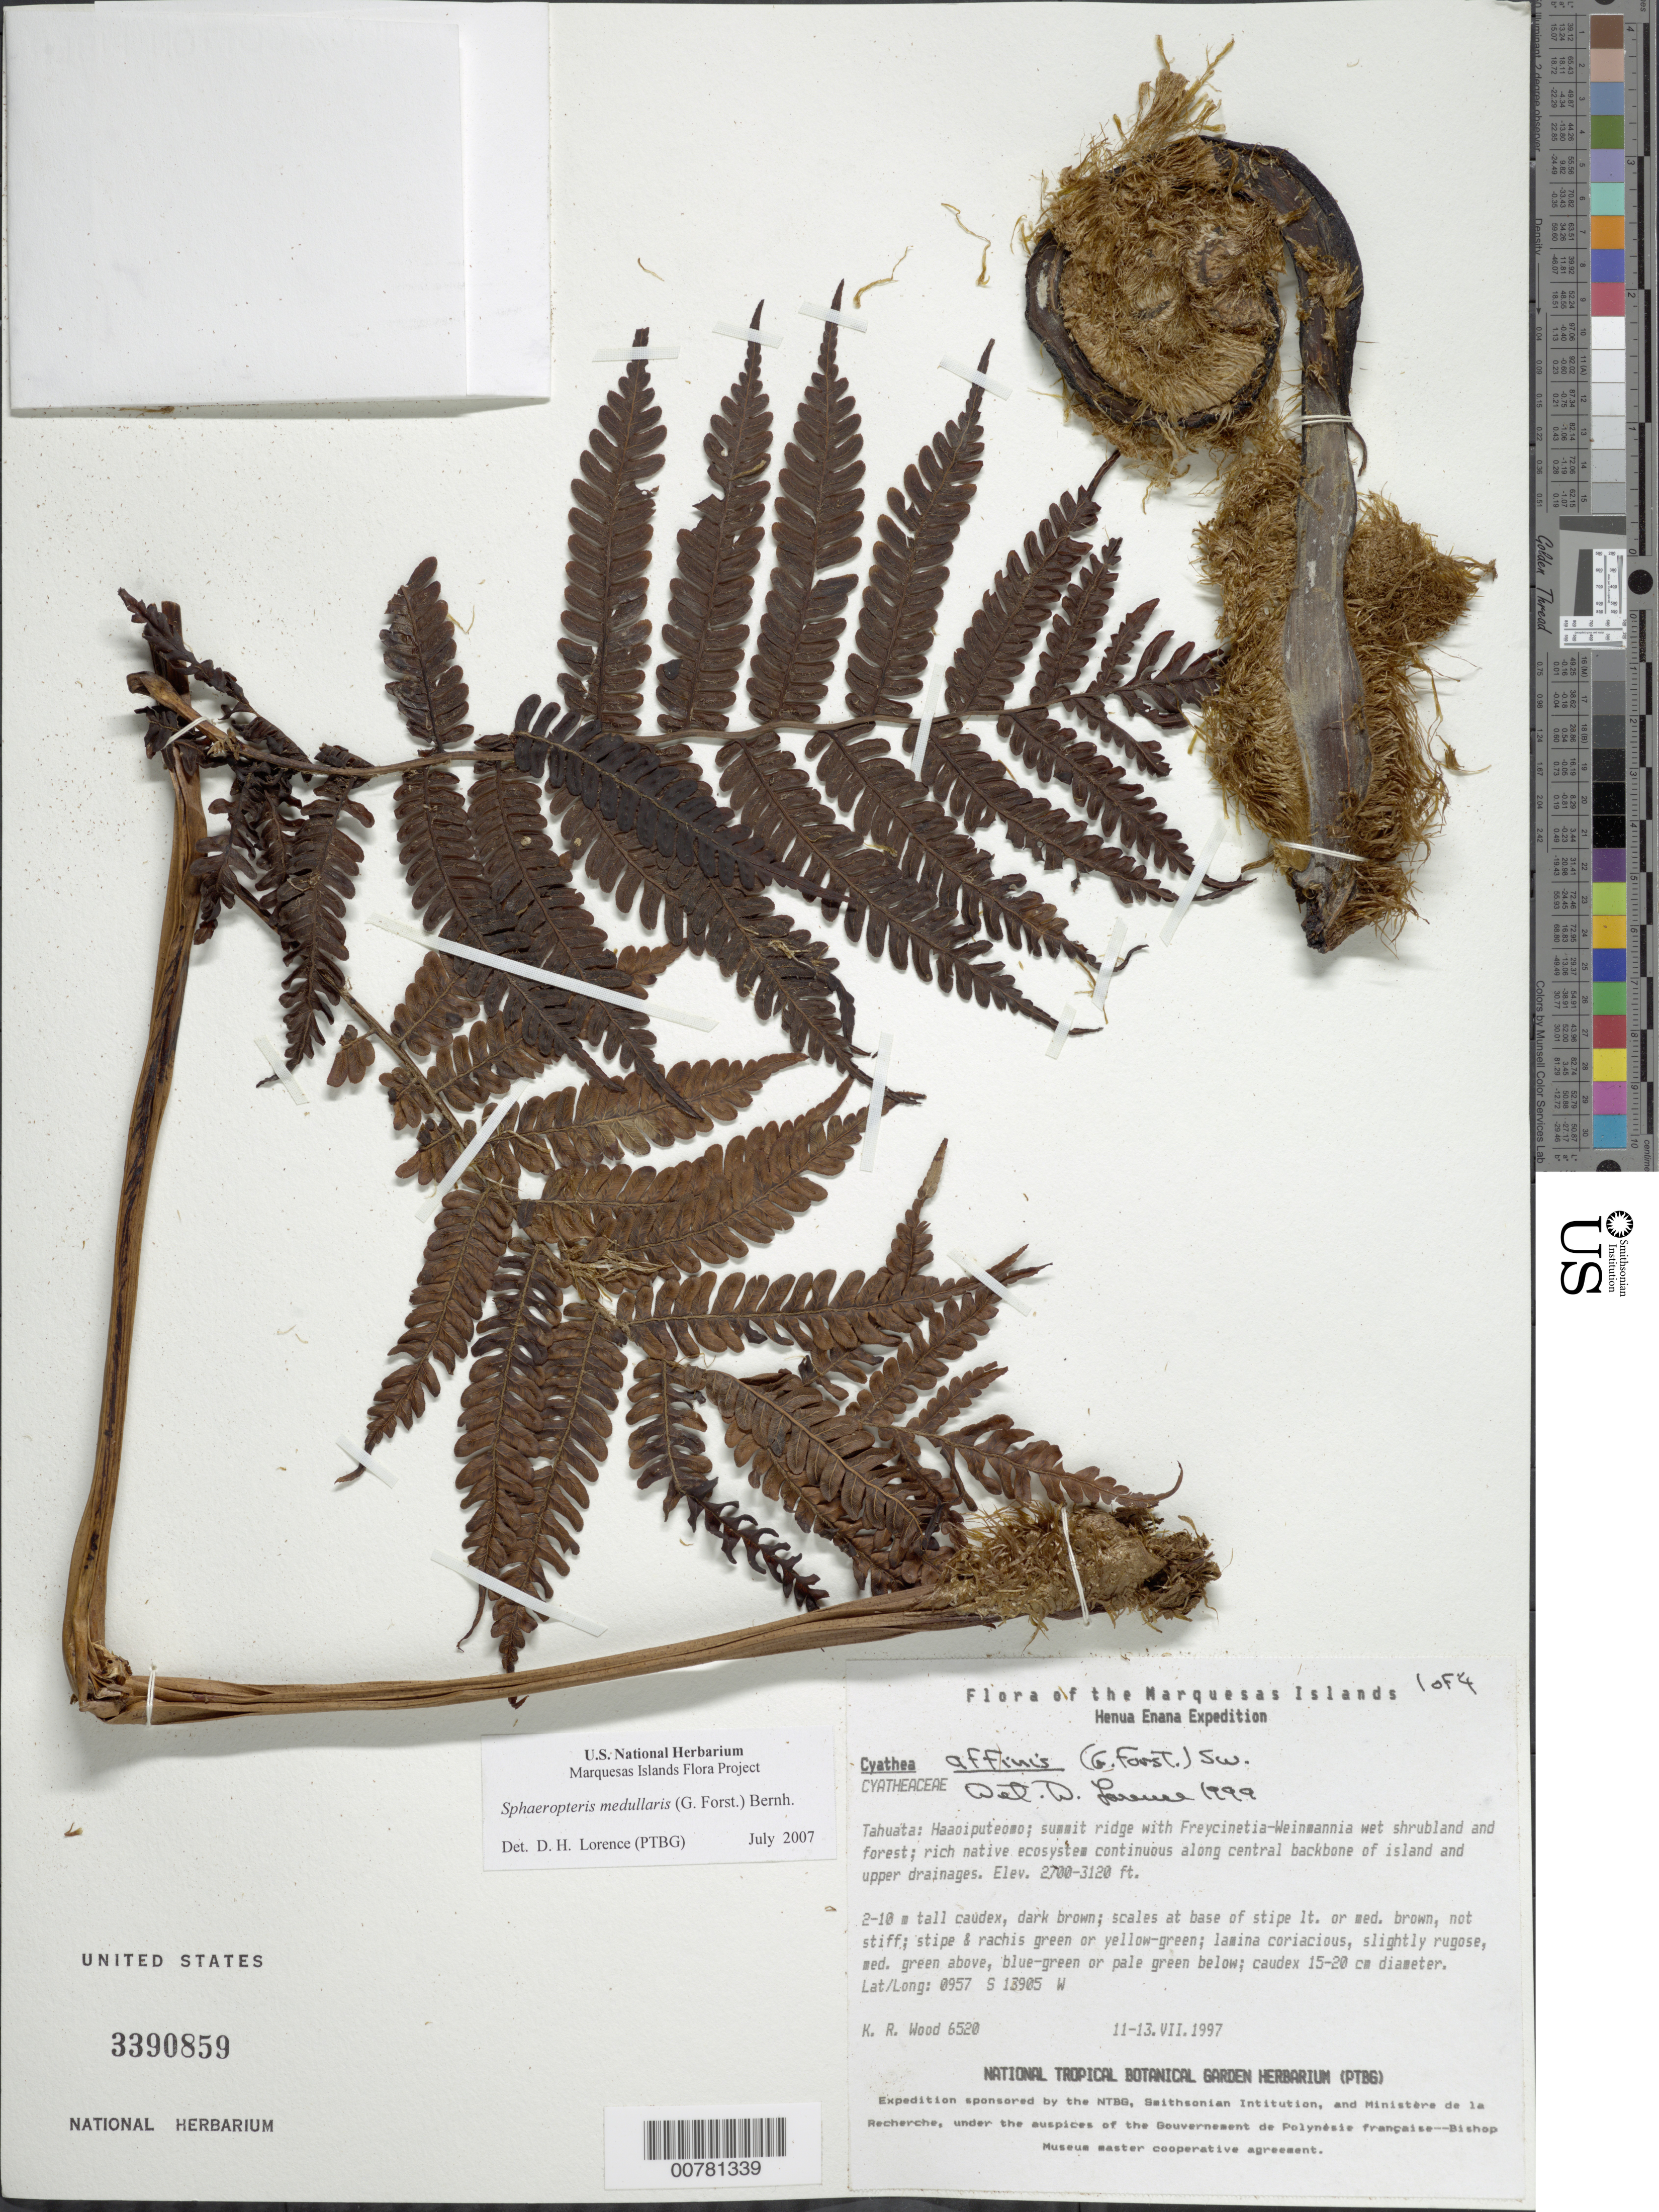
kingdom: Plantae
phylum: Tracheophyta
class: Polypodiopsida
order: Cyatheales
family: Cyatheaceae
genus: Sphaeropteris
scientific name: Sphaeropteris medullaris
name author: (G. Forst.) Bernh.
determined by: Lorence, David H., (PTBG), National Tropical Botanical Garden (UNITED STATES)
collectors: K. R. Wood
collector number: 6520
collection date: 1997-07-11/1997-07-13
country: French Polynesia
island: Tahuata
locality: Haaoiputeomo, summit ridge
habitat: In Freycinetia - Weinmannia wet shrub and forest; rich native ecosystem, continuous along central backbone of island and upper drainages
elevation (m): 823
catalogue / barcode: US 3390859